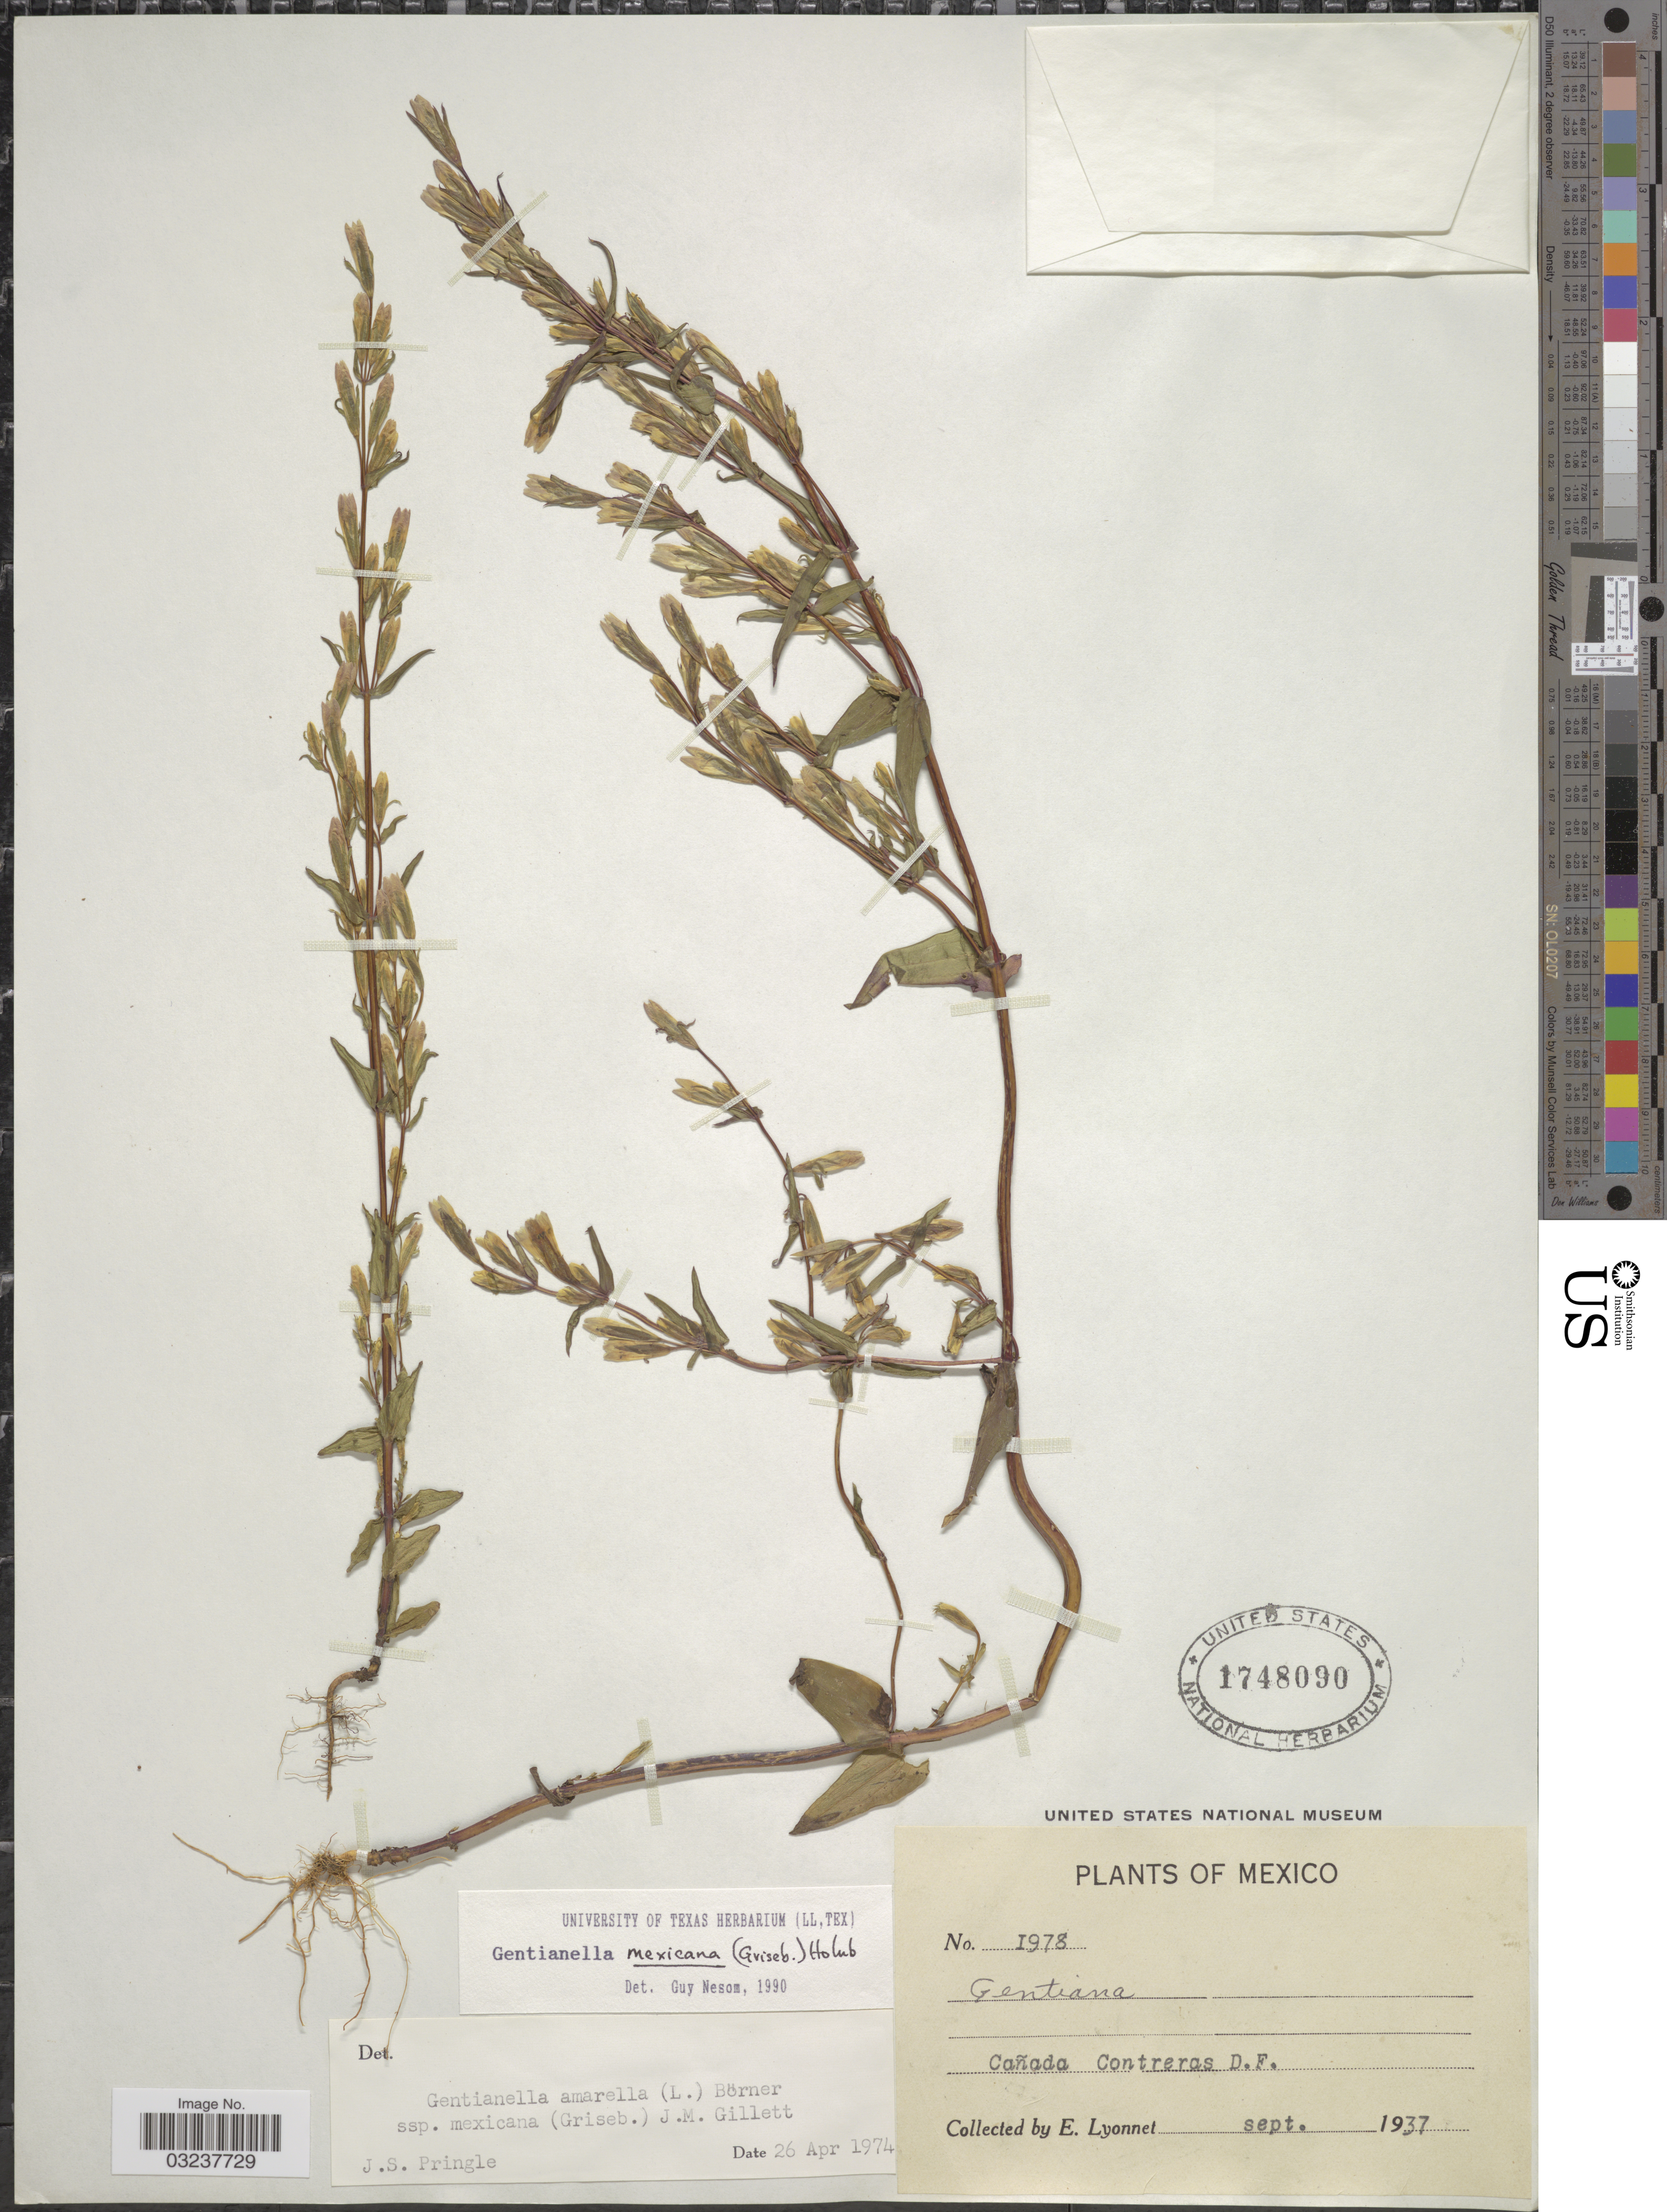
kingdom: Plantae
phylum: Tracheophyta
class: Magnoliopsida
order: Gentianales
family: Gentianaceae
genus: Gentianella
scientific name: Gentianella mexicana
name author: (Griseb.) Holub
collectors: E. Lyonnet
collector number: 1978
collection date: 1937-09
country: Mexico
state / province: Distrito Federal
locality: Cañada Contreras, D.F.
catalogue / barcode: US 1748090